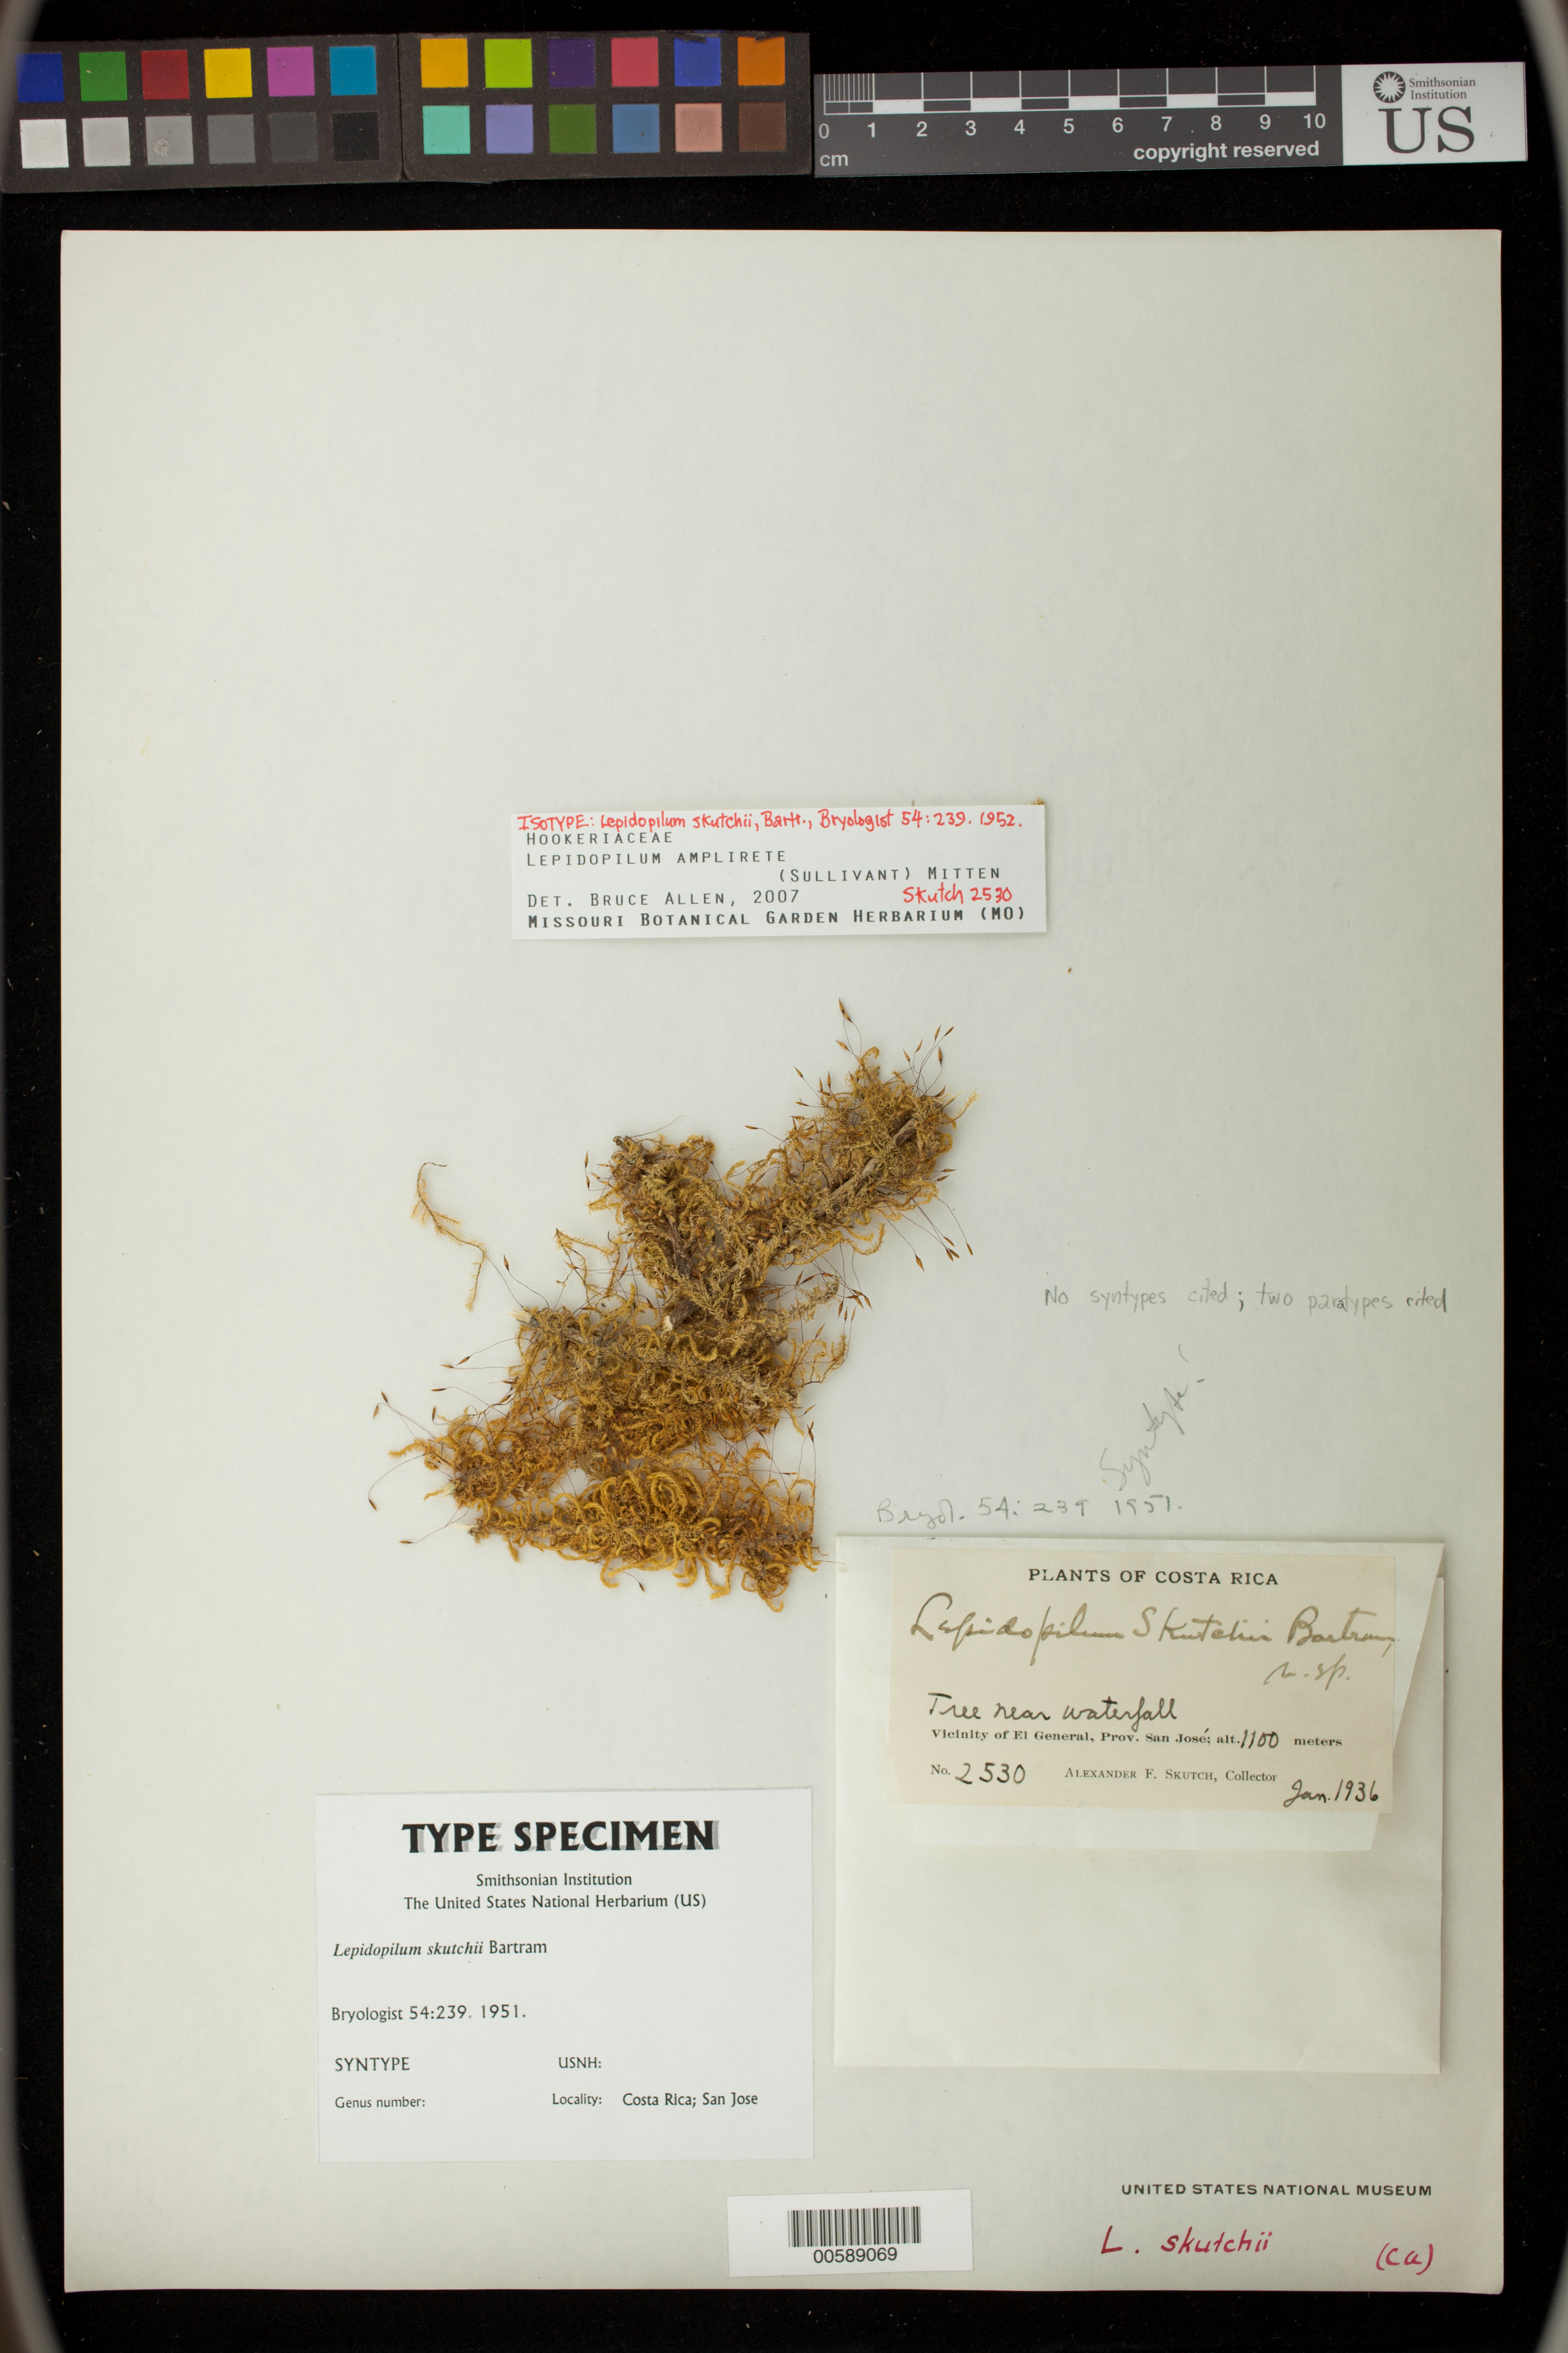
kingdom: Plantae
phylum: Bryophyta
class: Bryopsida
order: Hookeriales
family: Pilotrichaceae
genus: Lepidopilum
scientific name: Lepidopilum skutchii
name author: E.B. Bartram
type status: Isotype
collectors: A. F. Skutch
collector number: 2530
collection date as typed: Jan 1936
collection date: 1936-01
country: Costa Rica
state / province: San José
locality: Vicinity of El General.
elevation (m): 1100